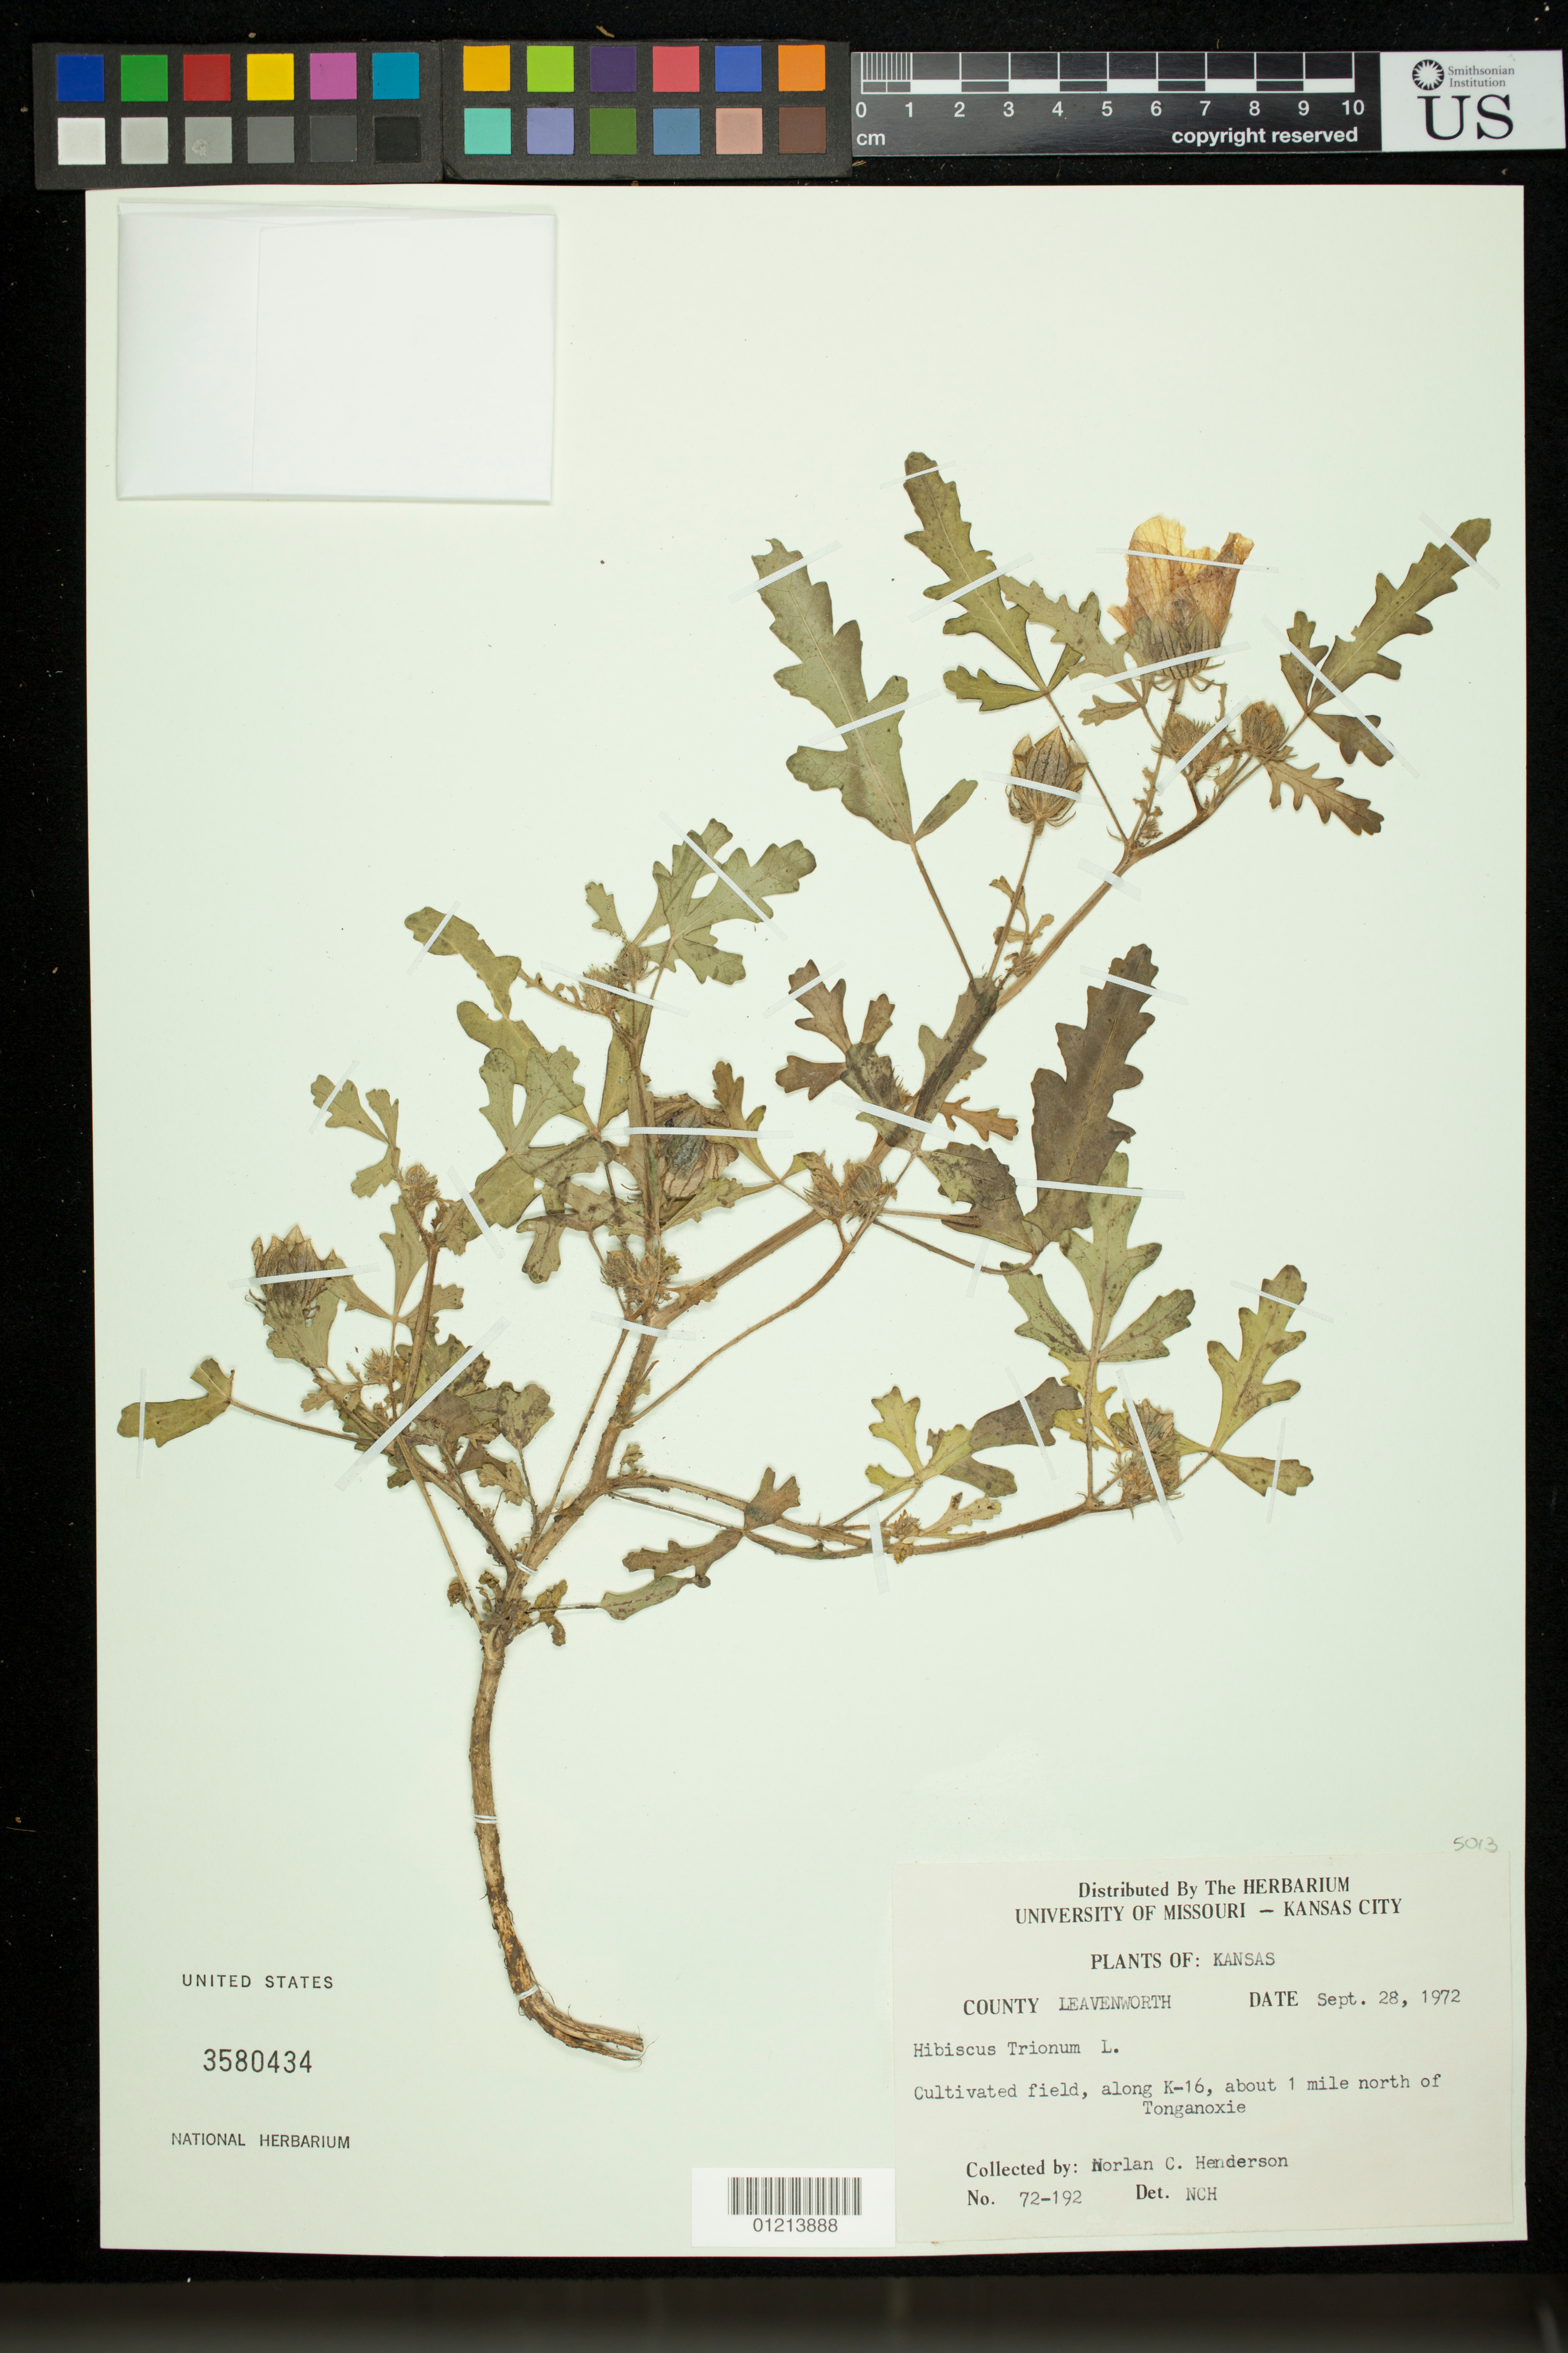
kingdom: Plantae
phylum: Tracheophyta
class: Magnoliopsida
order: Malvales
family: Malvaceae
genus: Hibiscus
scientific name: Hibiscus trionum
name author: L.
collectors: N. C. Henderson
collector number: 72-192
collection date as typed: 28 Sep 1972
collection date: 1972-09-28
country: United States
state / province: Kansas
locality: Cultivated field, along K-16, about 1 mile north of Tonganoxie.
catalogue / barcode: US 3580434